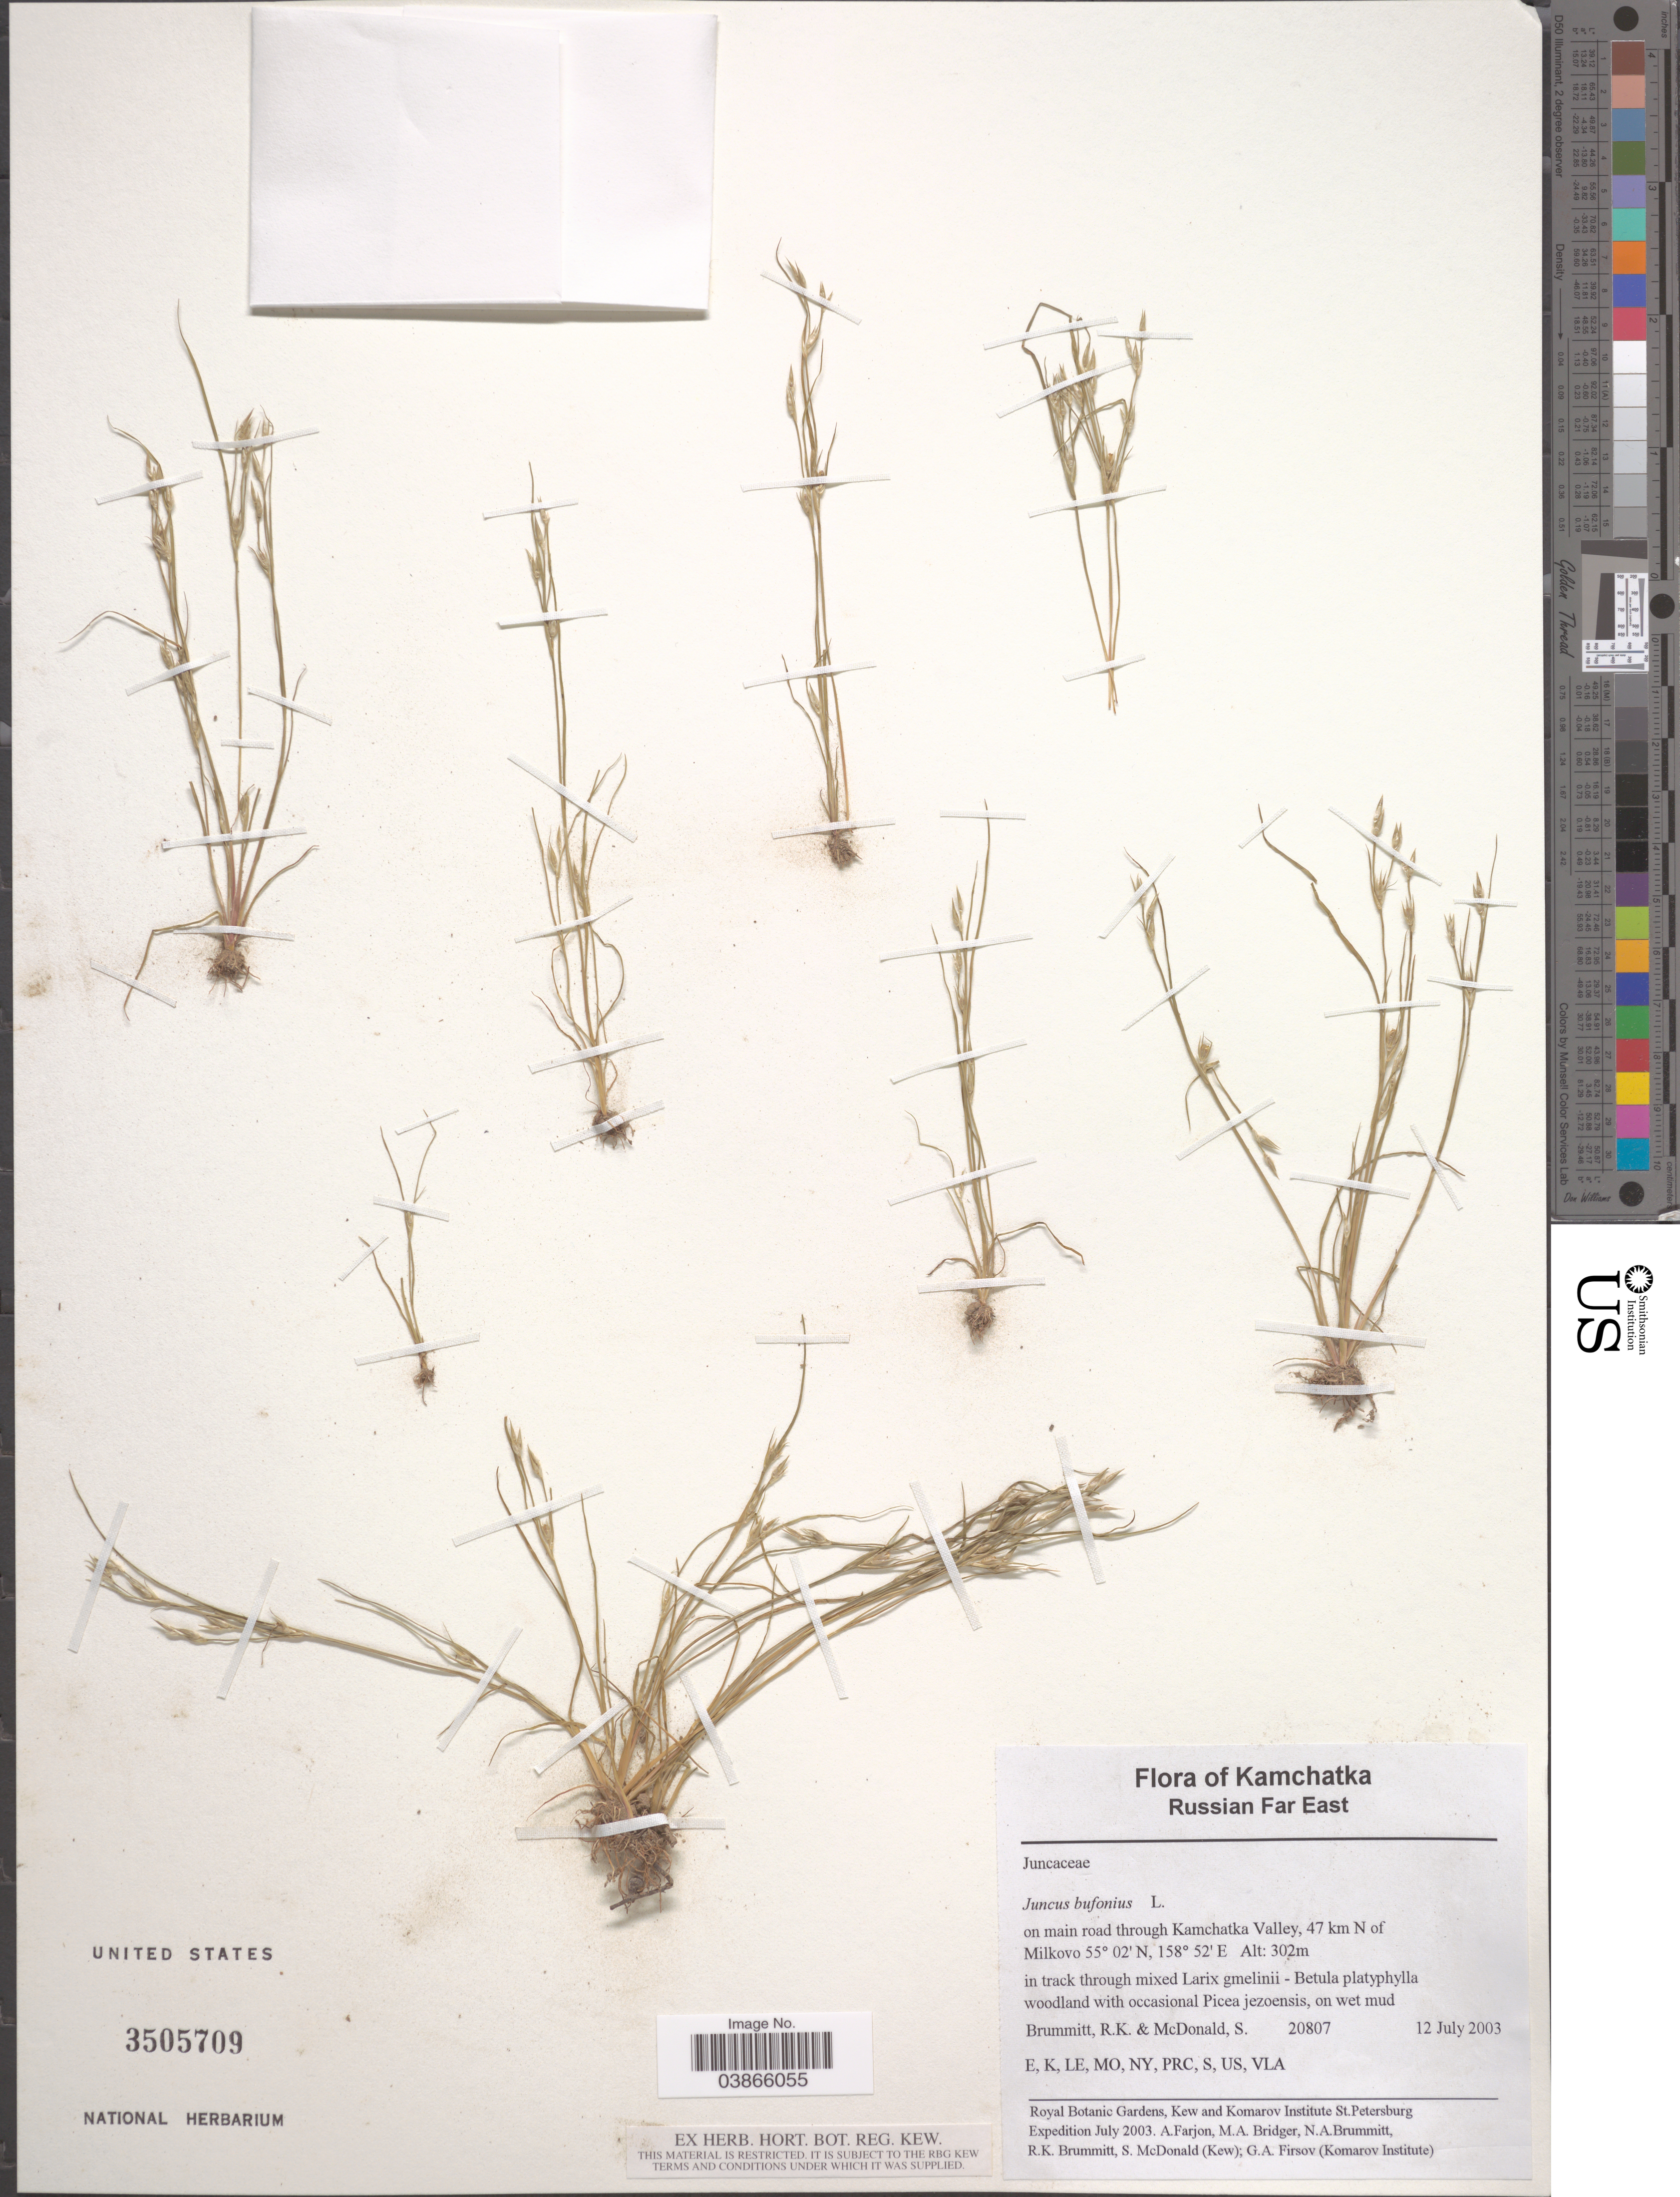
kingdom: Plantae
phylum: Tracheophyta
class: Liliopsida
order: Poales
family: Juncaceae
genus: Juncus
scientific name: Juncus bufonius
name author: L.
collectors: R. K. Brummitt & S. McDonald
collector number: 20807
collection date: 2003-07-12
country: Russian Federation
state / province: Kamchatka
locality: Russian Far East, on main road through Kamchatka Valley, 47 km N of Milkovo.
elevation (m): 302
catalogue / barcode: US 3505709